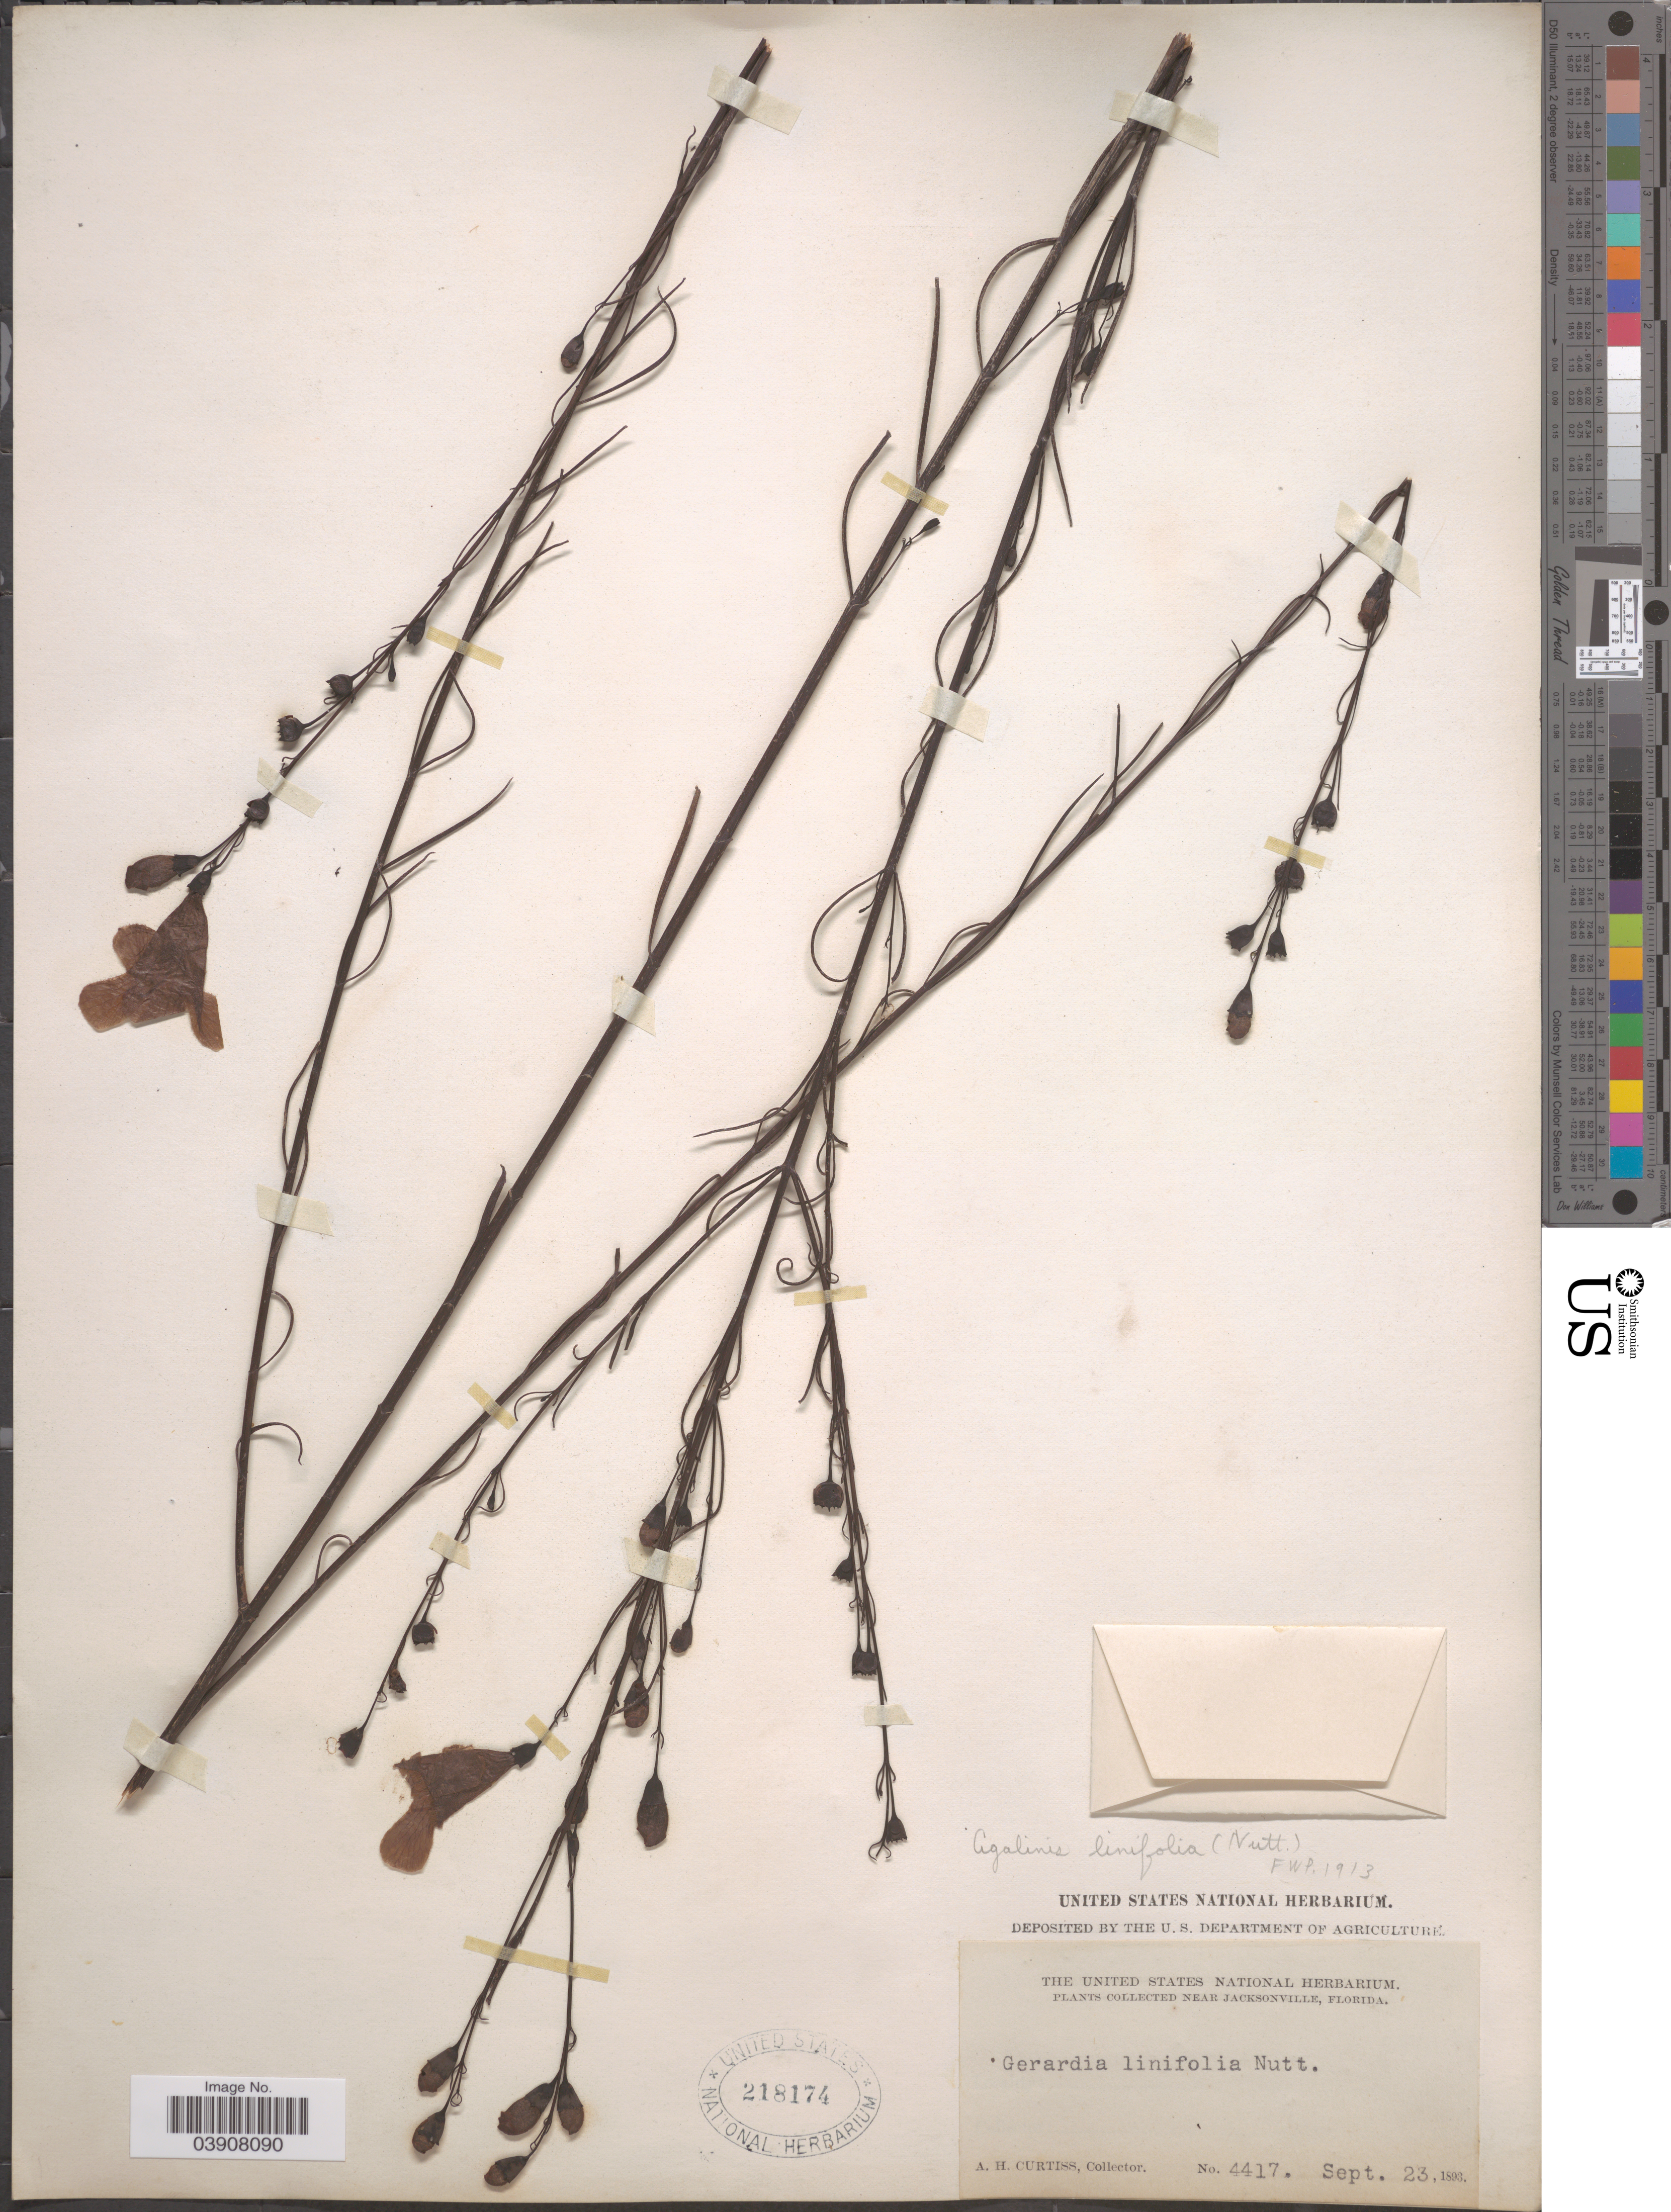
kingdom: Plantae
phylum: Tracheophyta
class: Magnoliopsida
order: Lamiales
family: Orobanchaceae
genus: Agalinis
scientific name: Agalinis linifolia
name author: (Nutt.) Britton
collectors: A. H. Curtiss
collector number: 4417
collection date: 1893-09-23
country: United States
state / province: Florida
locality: Near Jacksonville.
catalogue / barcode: US 218174